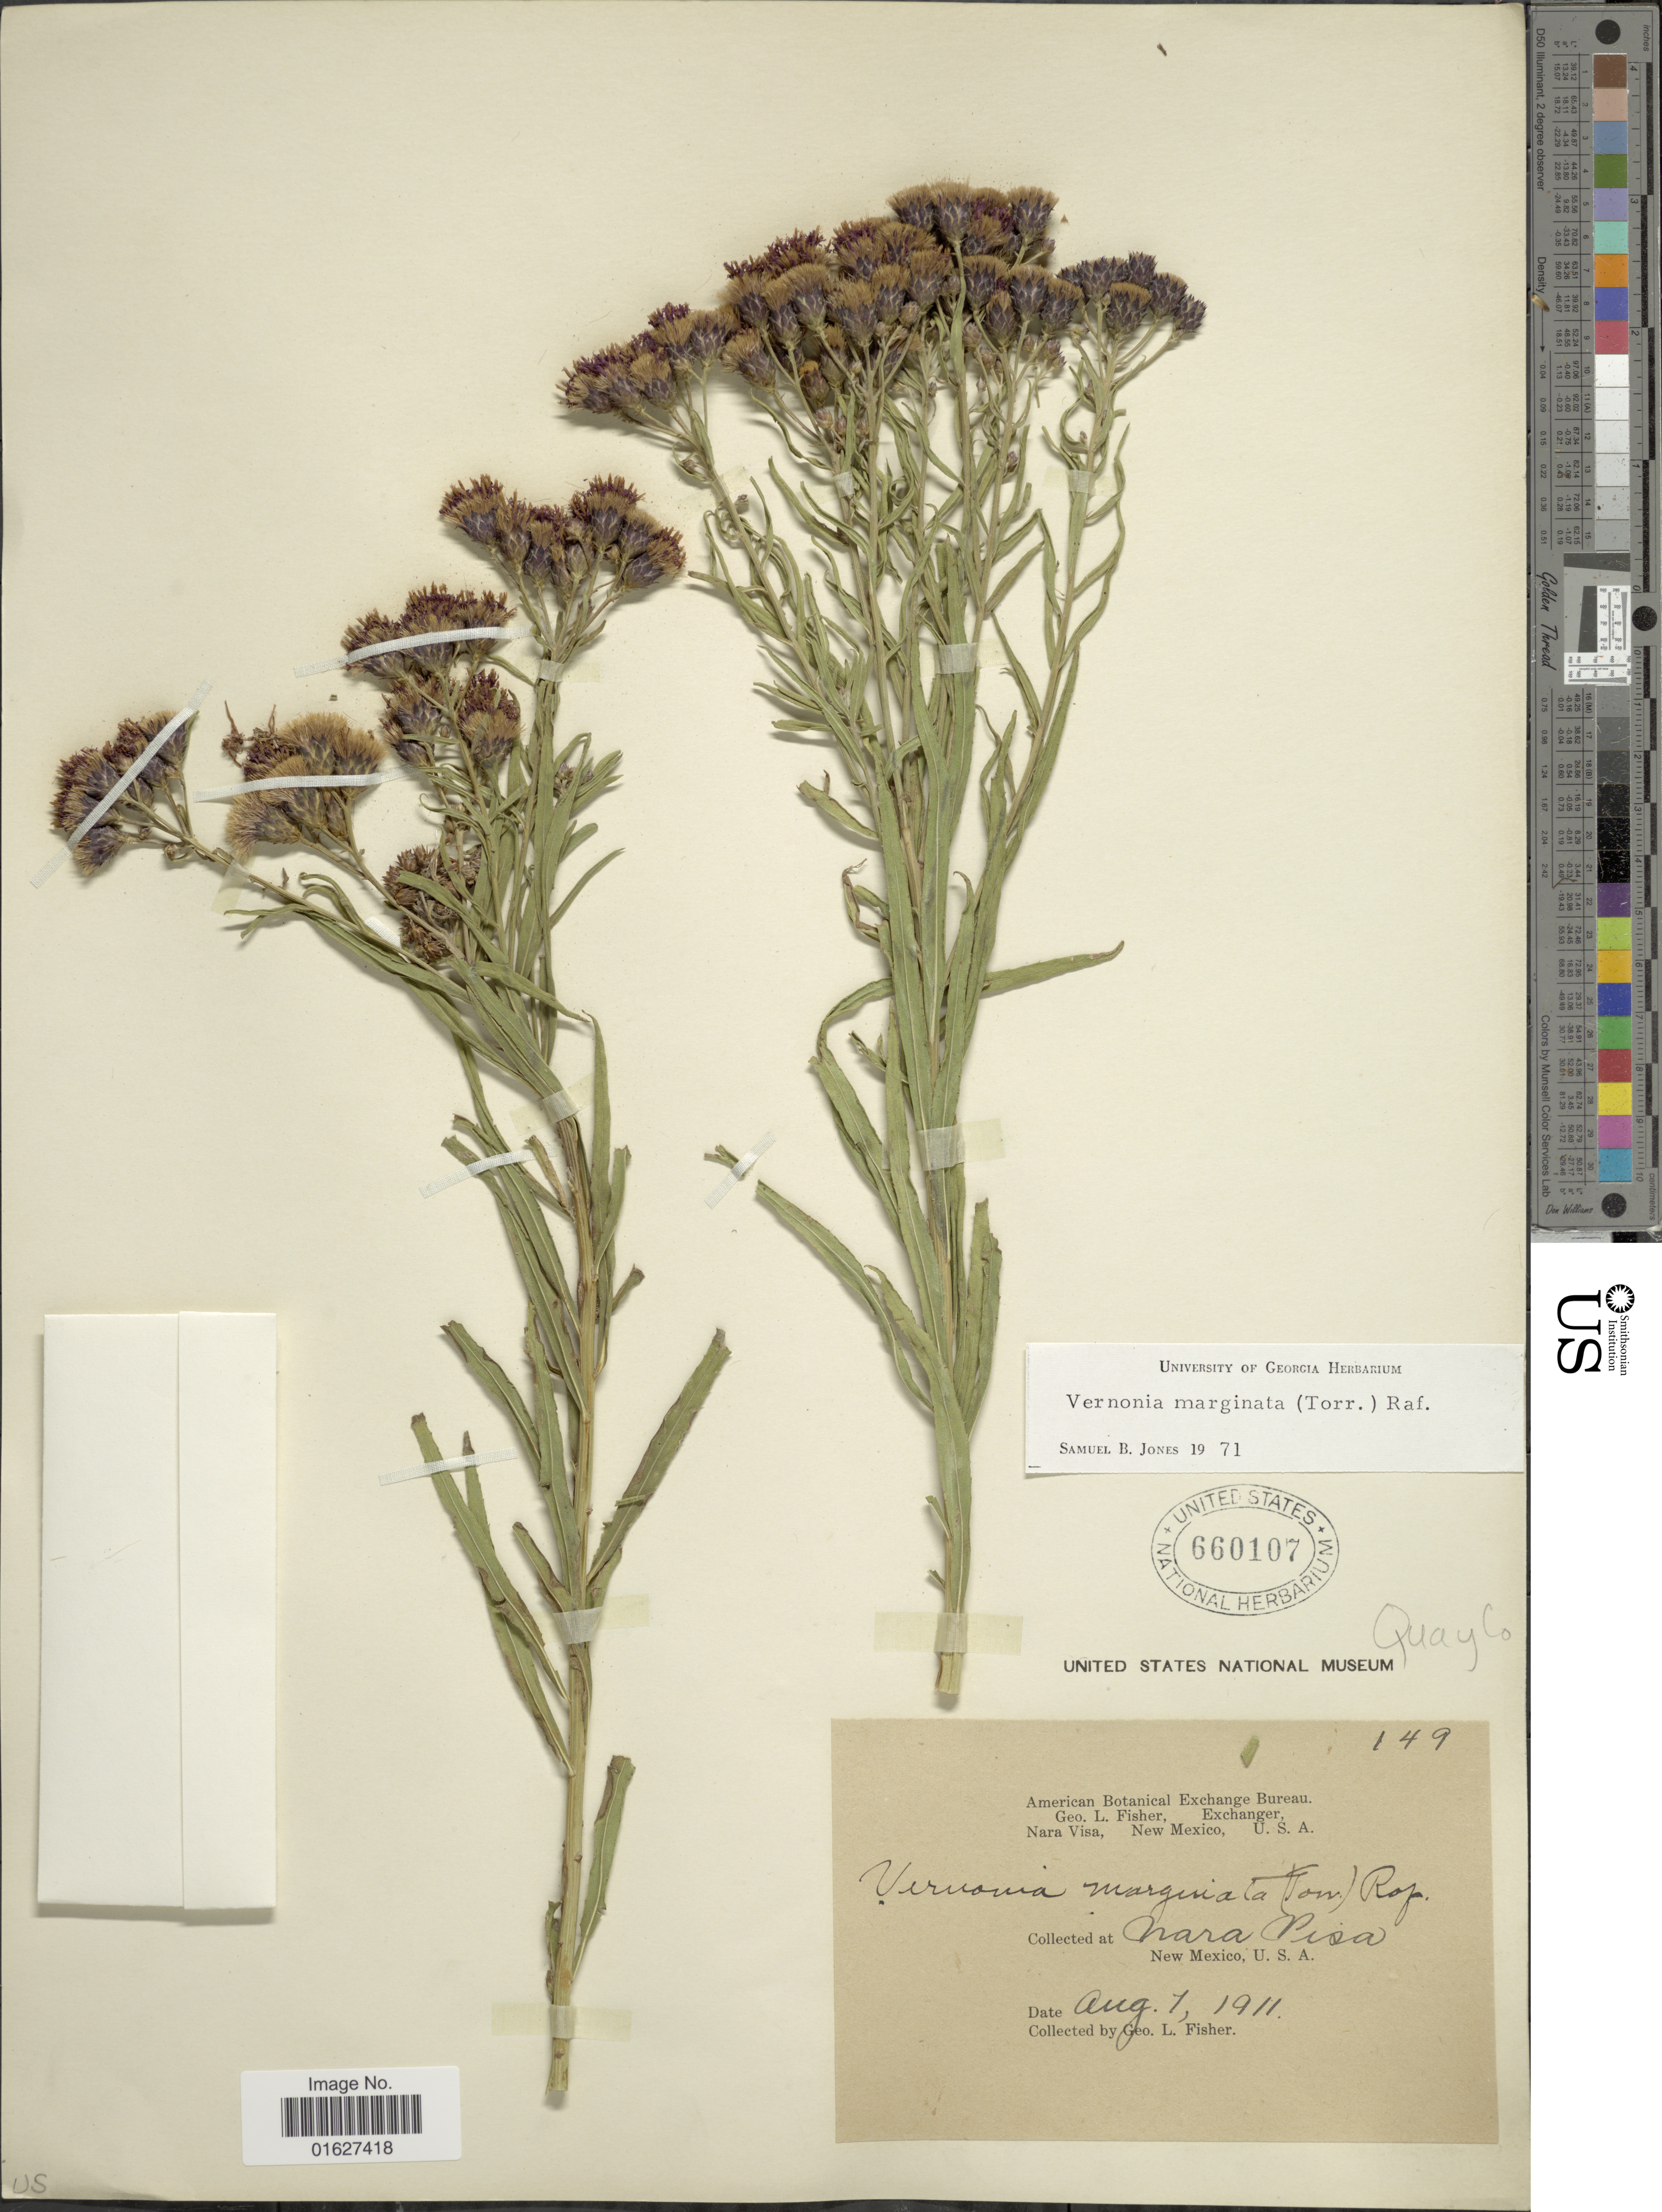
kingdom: Plantae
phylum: Tracheophyta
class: Magnoliopsida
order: Asterales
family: Asteraceae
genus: Vernonia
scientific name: Vernonia marginata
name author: (Torr.) Raf.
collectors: G. H. Fisher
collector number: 149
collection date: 1911-08-07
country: United States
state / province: New Mexico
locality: Nara Visa, New Mexico. U.S.A.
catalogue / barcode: US 660107